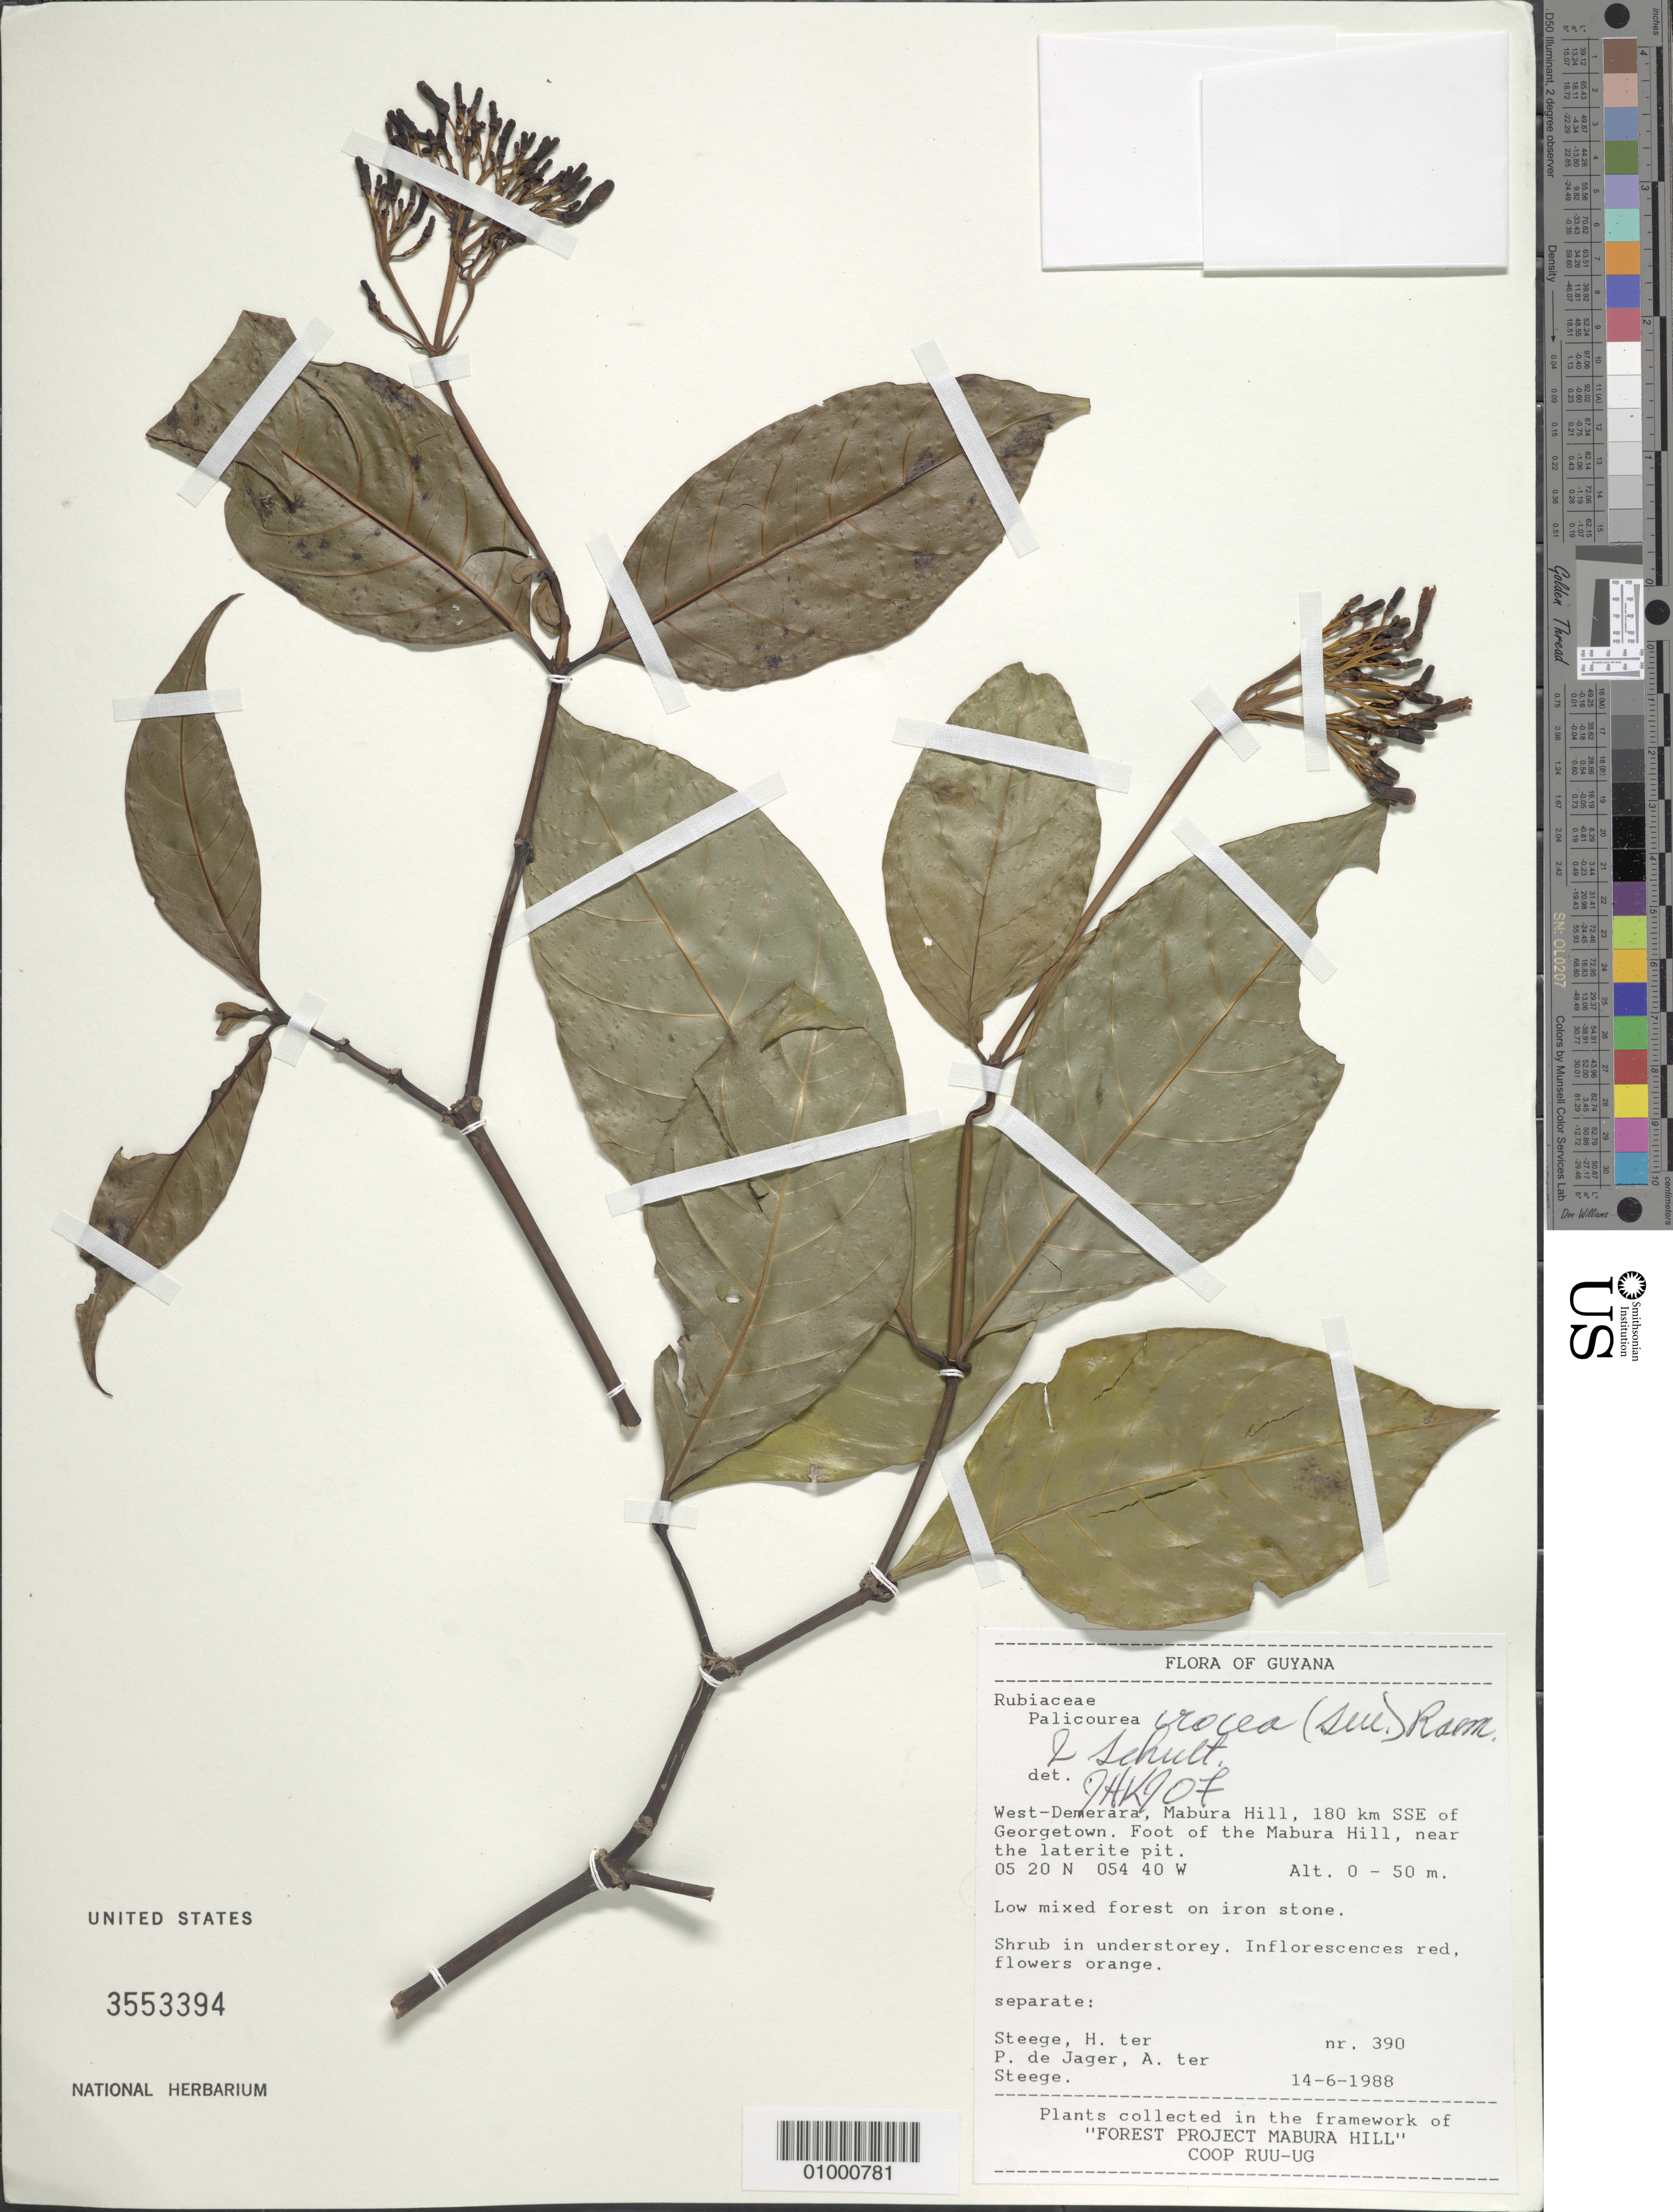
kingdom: Plantae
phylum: Tracheophyta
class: Magnoliopsida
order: Gentianales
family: Rubiaceae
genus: Palicourea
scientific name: Palicourea crocea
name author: (Sw.) Schult.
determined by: Kirkbride, J. H.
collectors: H. ter Steege, P. De Jager & H. ter Steege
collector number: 390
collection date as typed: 14-Jun-88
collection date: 1988-06-14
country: Guyana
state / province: U. Demerara-Berbice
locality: Mabura Hill, 180 km SSE of Georgetown, foot of Mabura Hill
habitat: Low mixed forest on iron stone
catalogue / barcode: US 3553394